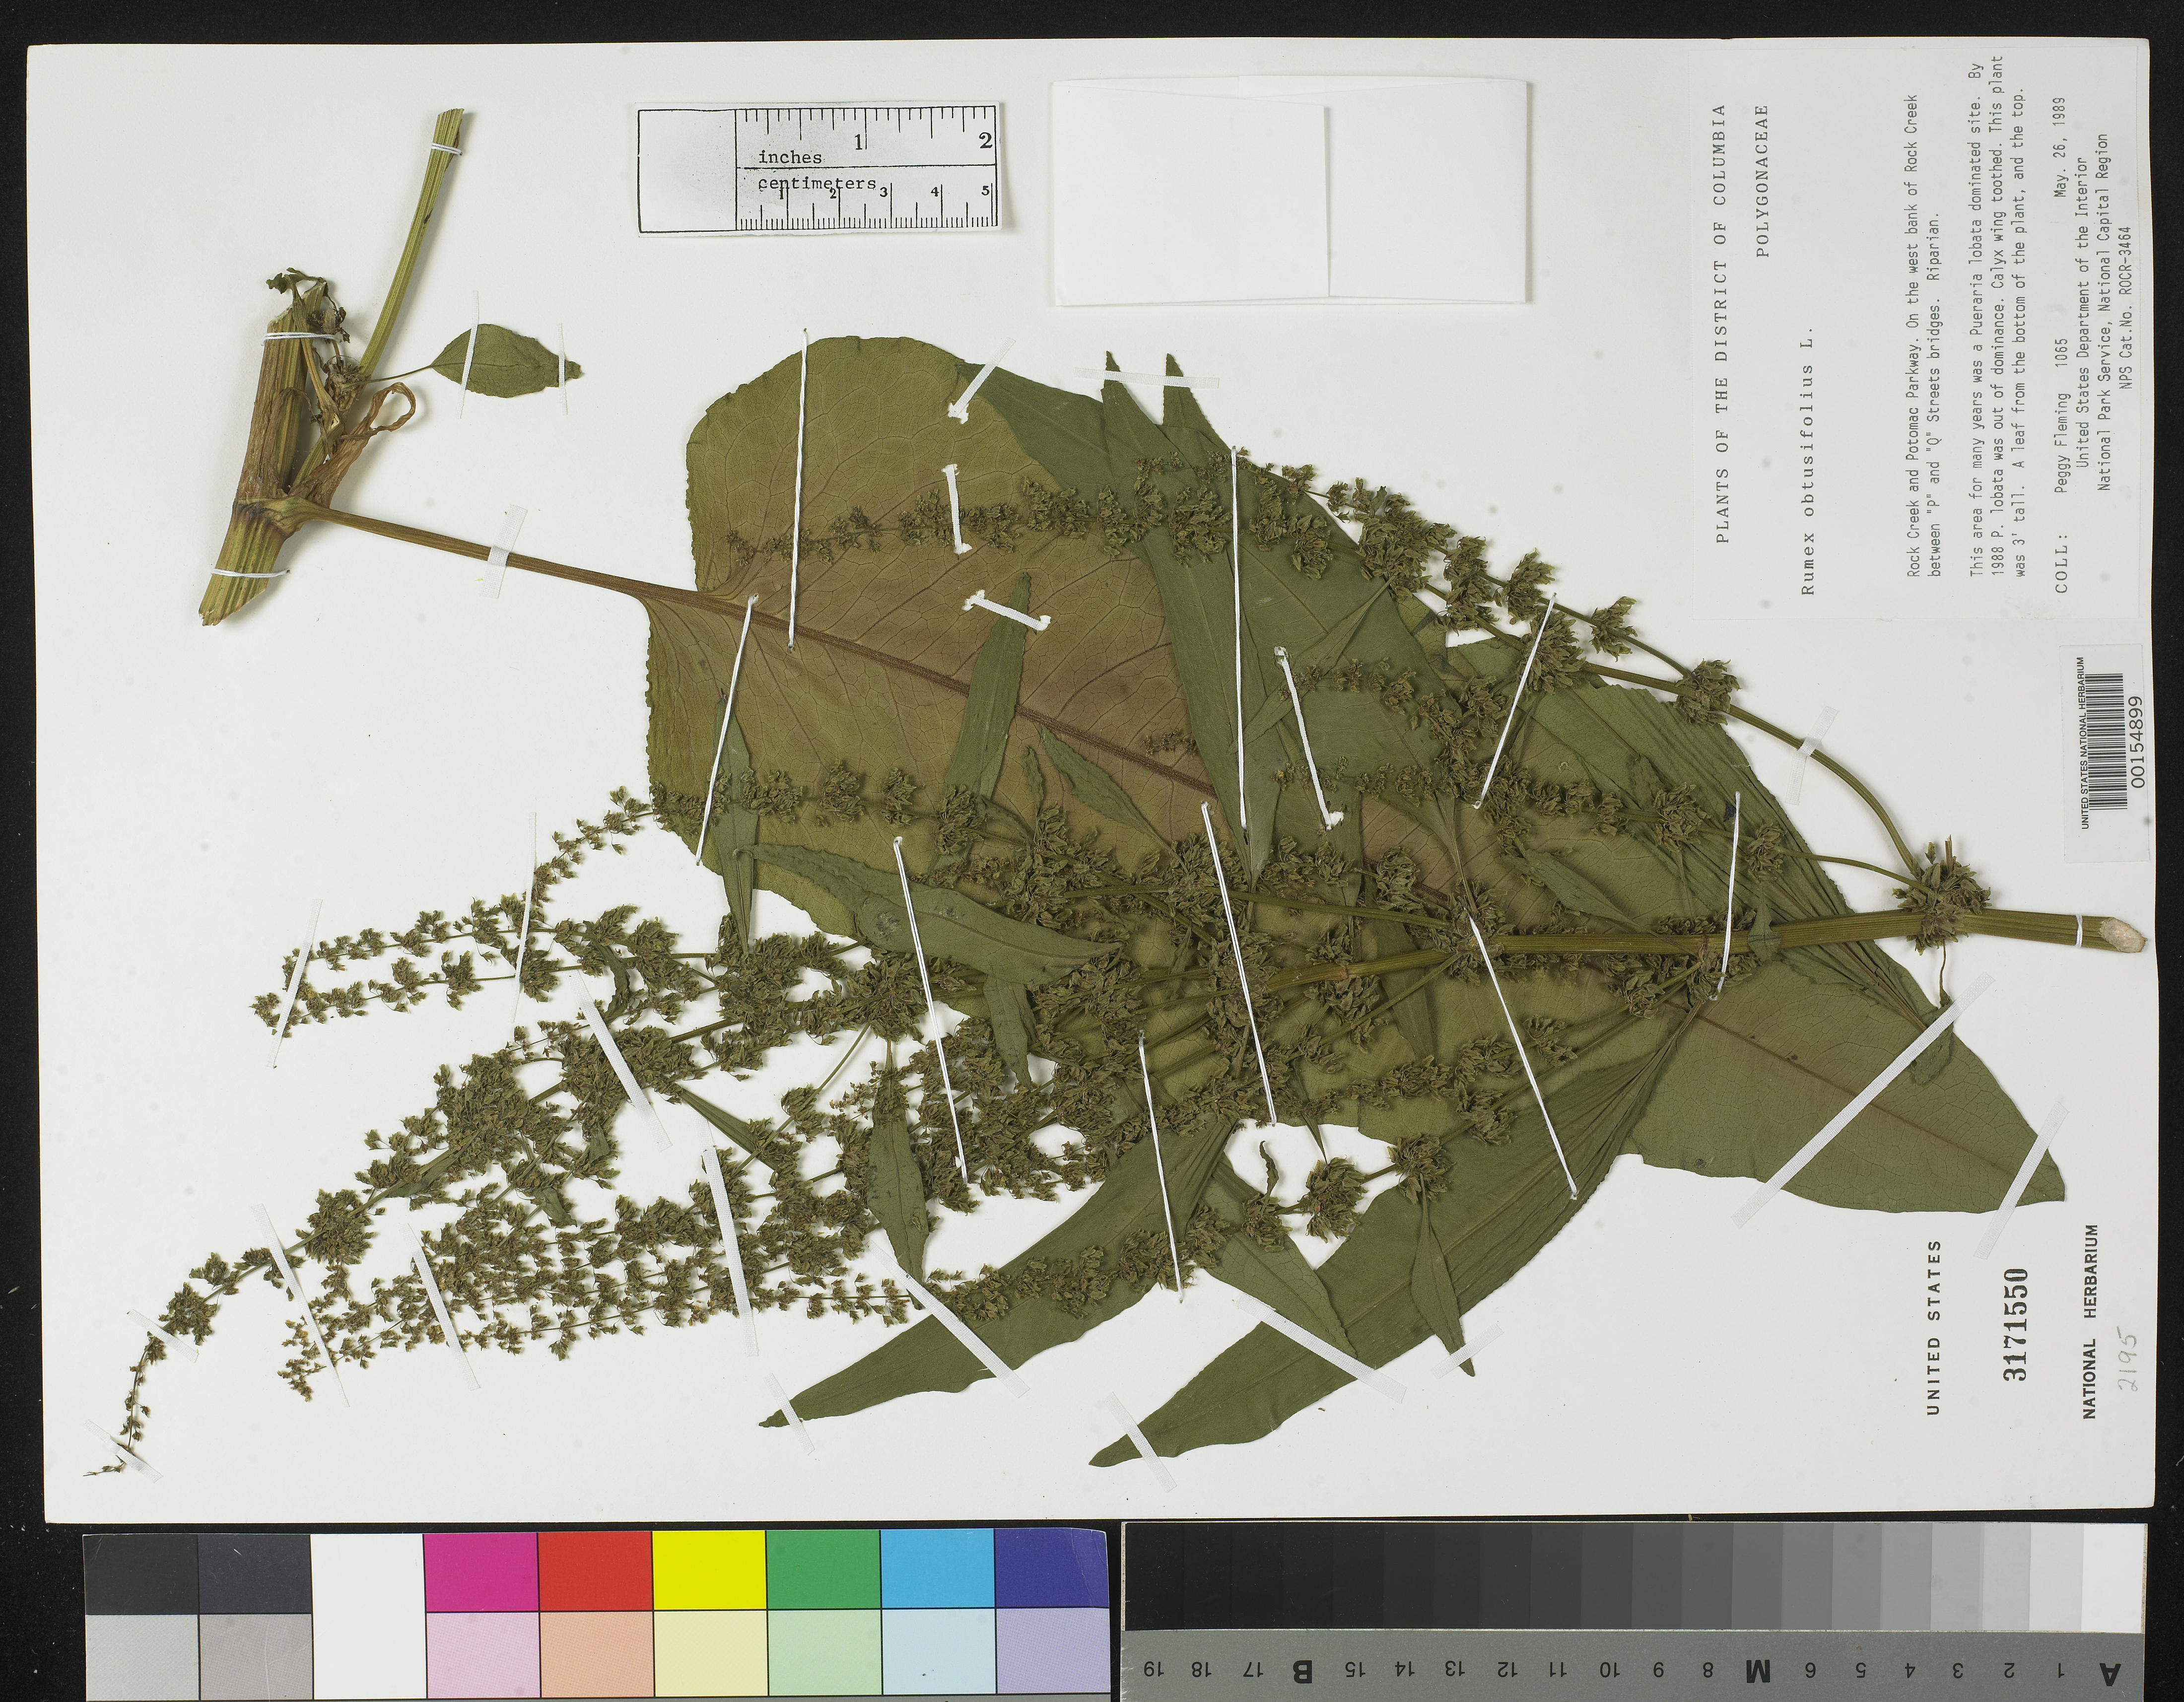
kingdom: Plantae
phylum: Tracheophyta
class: Magnoliopsida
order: Caryophyllales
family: Polygonaceae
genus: Rumex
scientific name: Rumex obtusifolius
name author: L.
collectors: P. Fleming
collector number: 1065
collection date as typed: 26 May 1989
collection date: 1989-05-26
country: United States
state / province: District of Columbia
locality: Rock Creek and Potomac parkway, W bank of Rock Creek between "P" & "Q" Street bridges Rock Creek Park and Vicinity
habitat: Riparian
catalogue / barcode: US 3171550